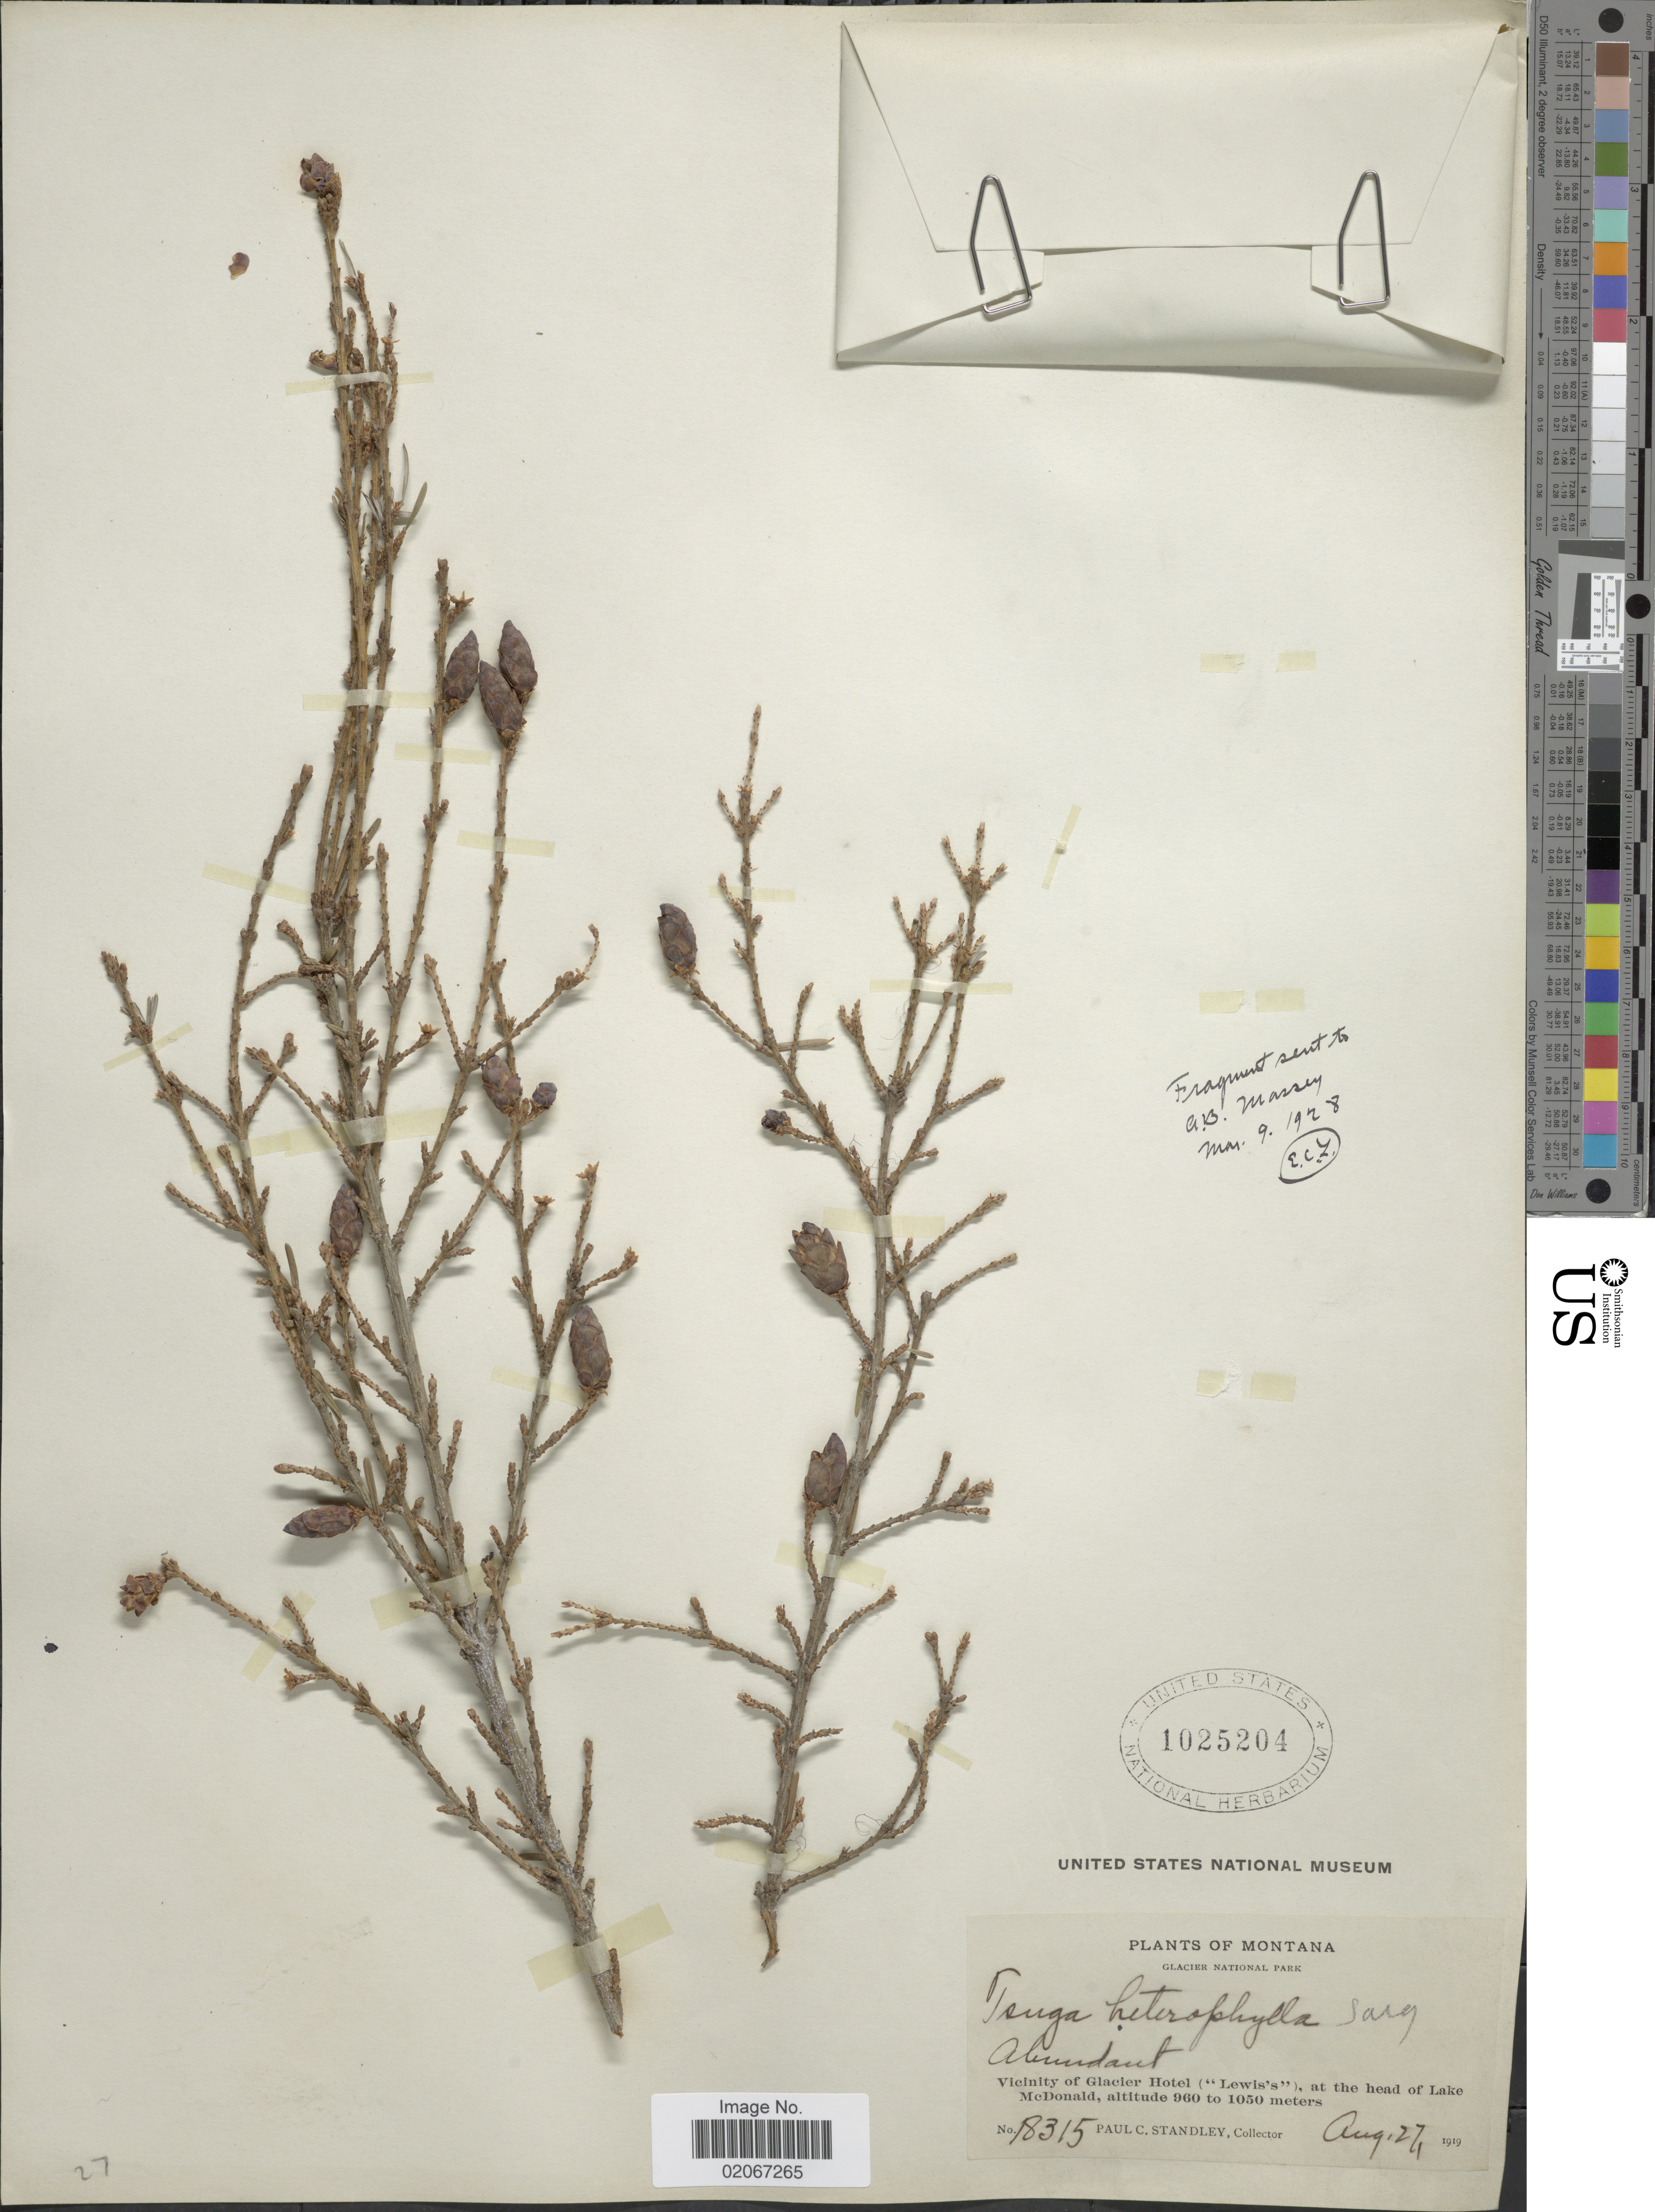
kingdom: Plantae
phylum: Tracheophyta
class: Pinopsida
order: Pinales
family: Pinaceae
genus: Tsuga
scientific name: Tsuga heterophylla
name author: (Raf.) Sarg.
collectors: P. C. Standley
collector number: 18315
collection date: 1919-08-27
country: United States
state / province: Montana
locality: Glacier National Park. Vicinity of Glacier Hotel ("Lewis's"), at the head of Lake McDonald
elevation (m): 960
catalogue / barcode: US 1025204